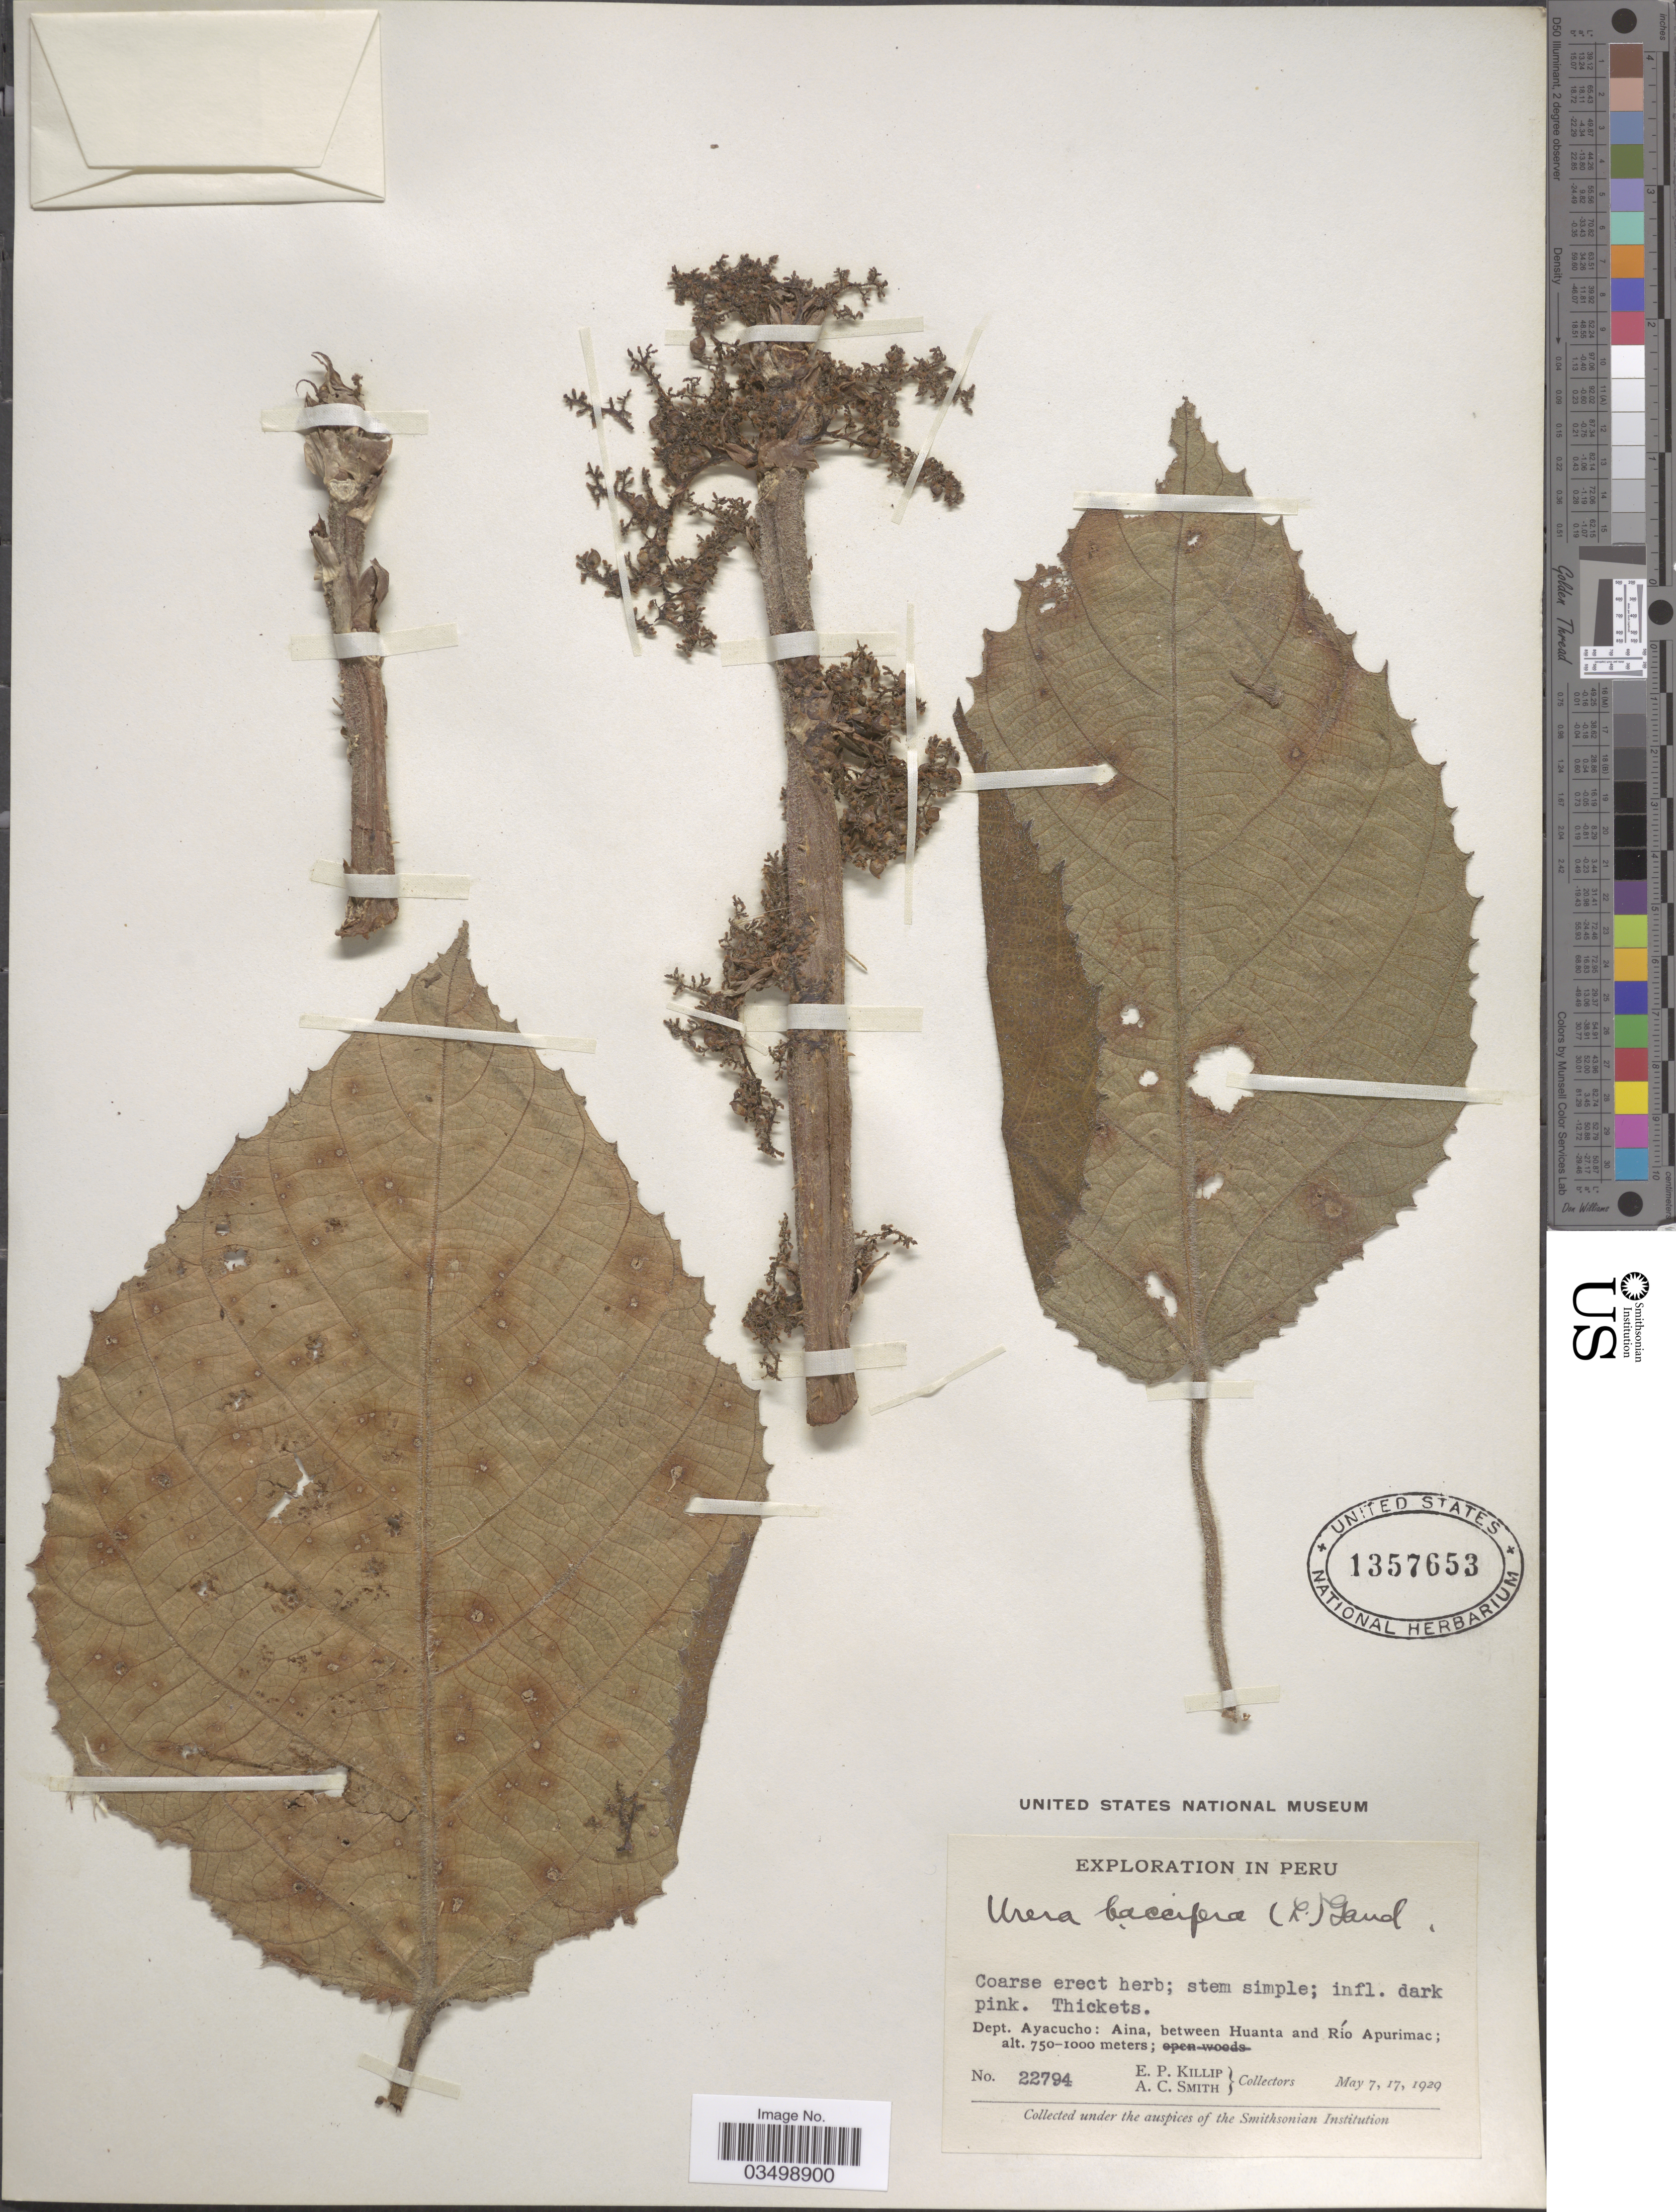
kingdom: Plantae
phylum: Tracheophyta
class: Magnoliopsida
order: Rosales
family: Urticaceae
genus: Urera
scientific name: Urera baccifera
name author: (L.) Gaudich. ex Wedd.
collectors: E. P. Killip & A. C. Smith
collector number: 22794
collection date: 1929-05-07/1929-05-17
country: Peru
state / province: Ayacucho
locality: Dept. Ayacucho: Aina, between Huanta and Río Apurimac.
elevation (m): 750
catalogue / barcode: US 1357653